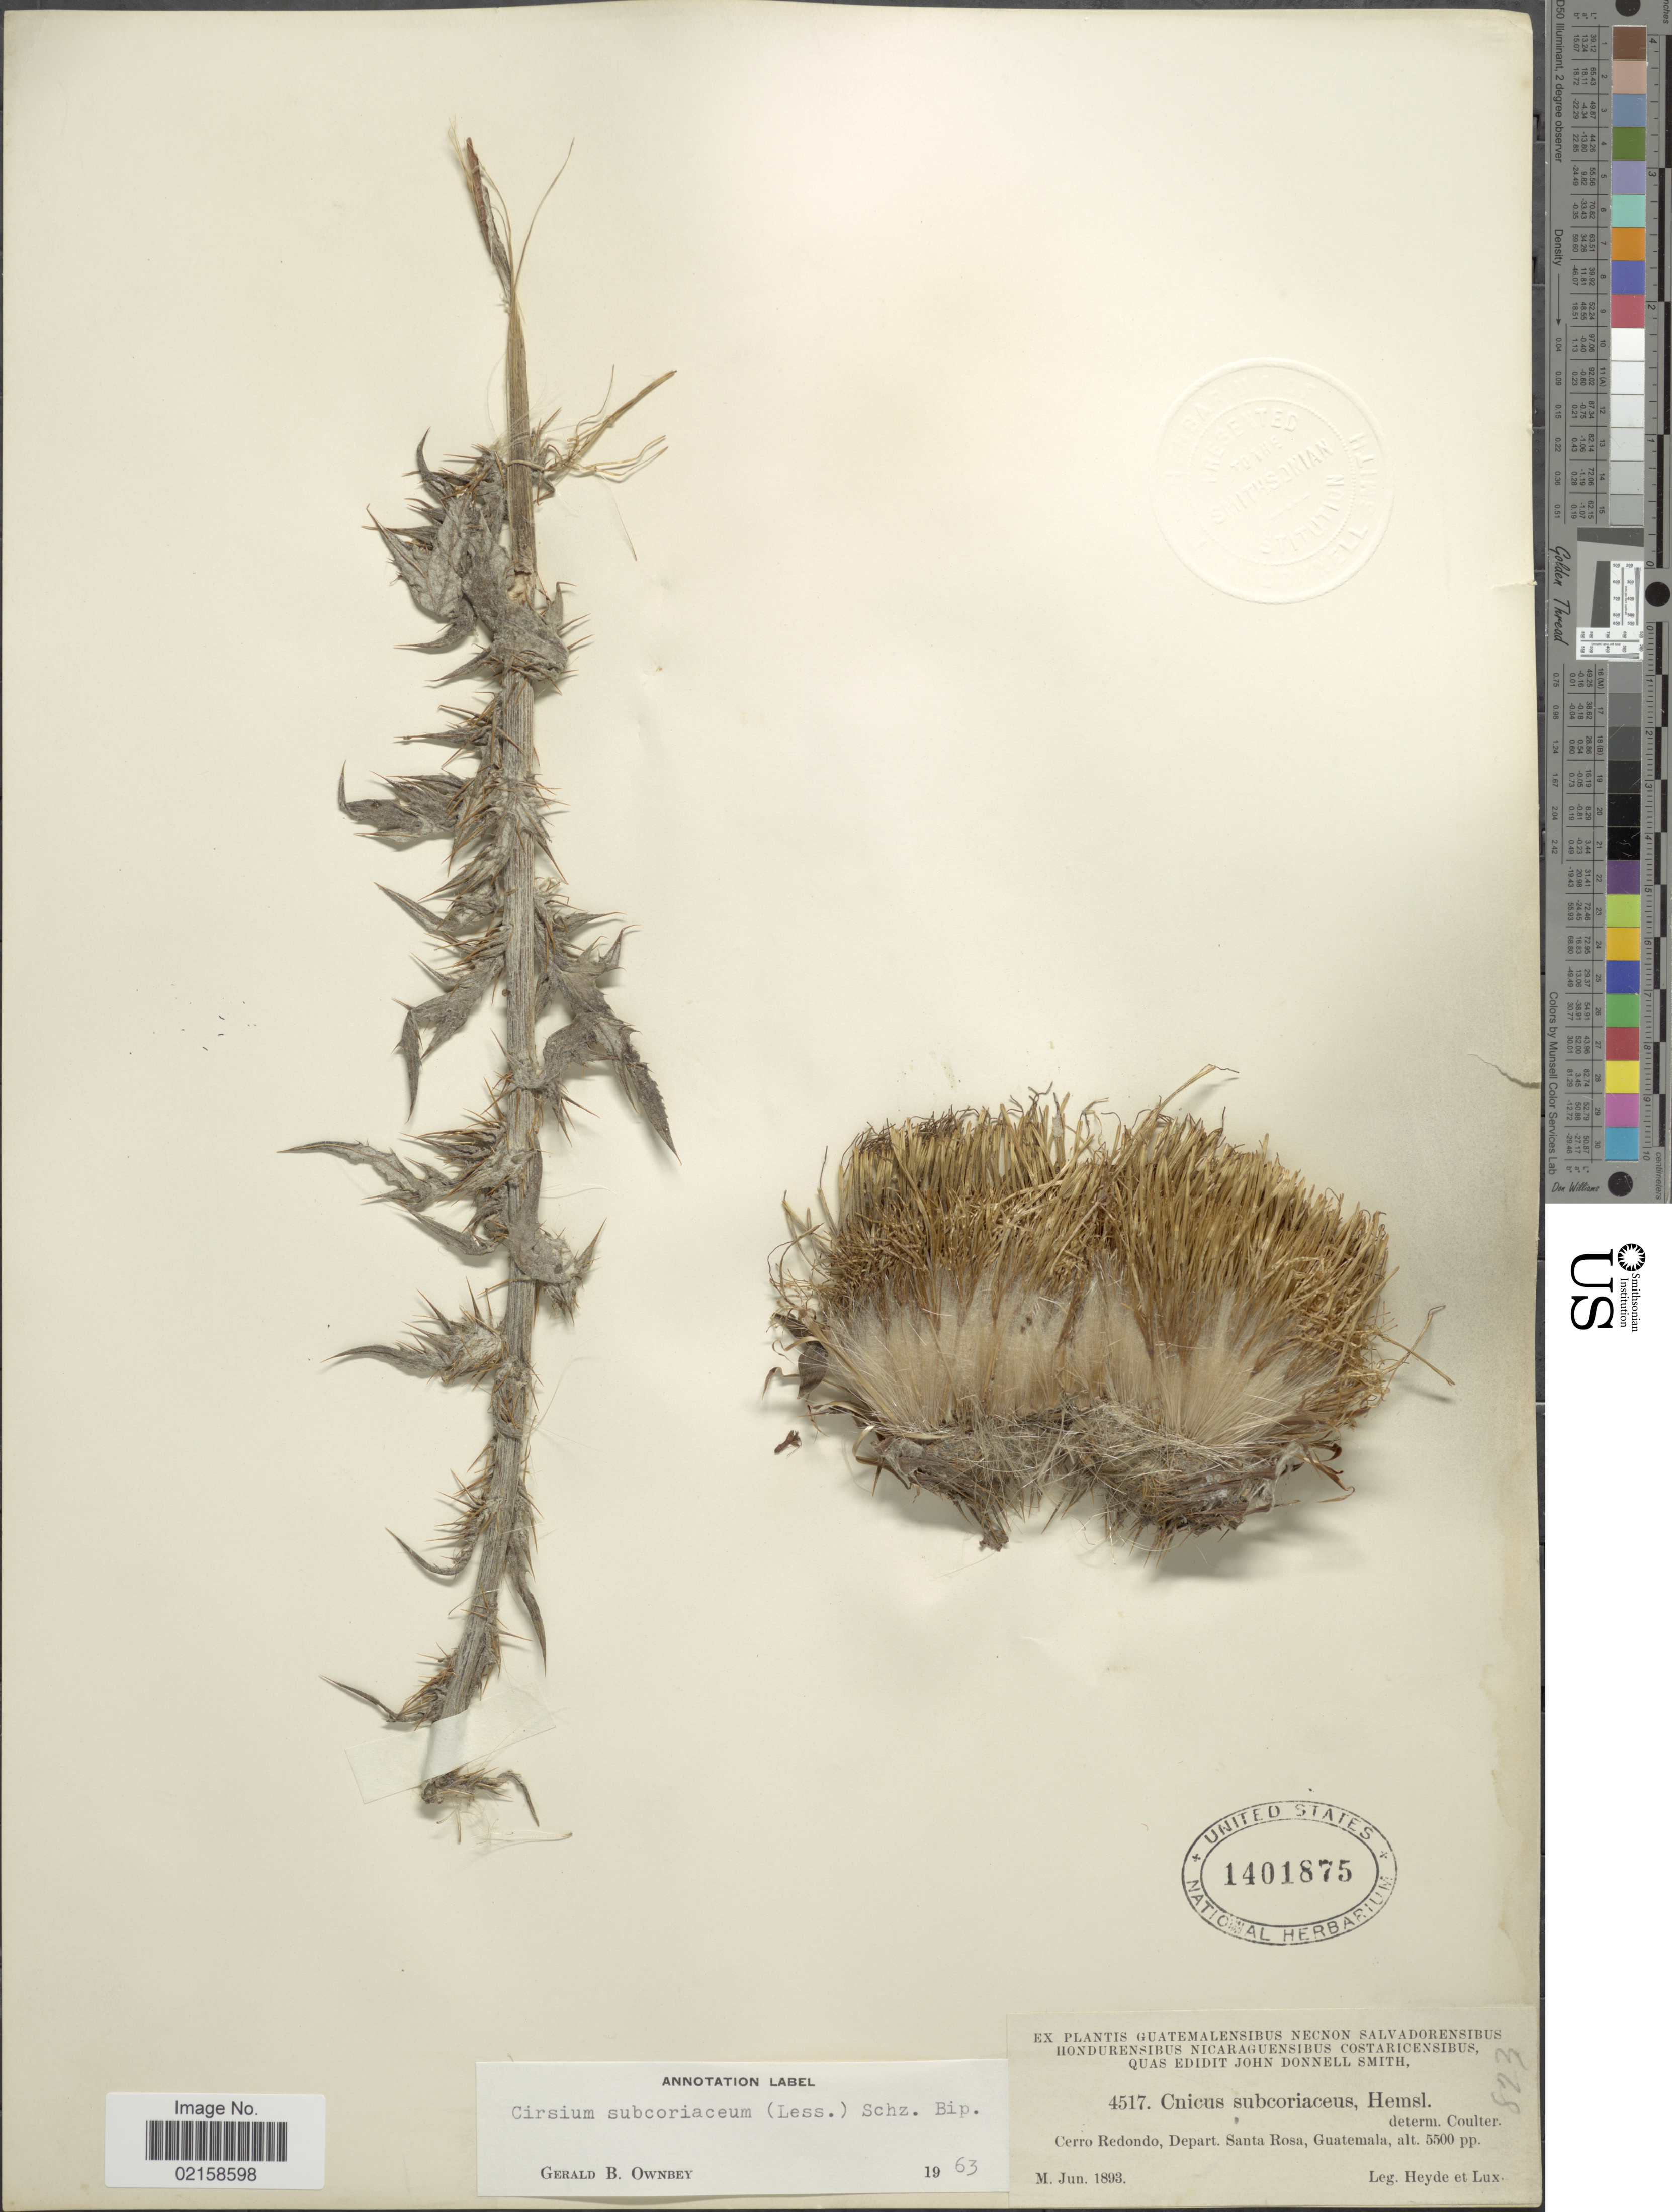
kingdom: Plantae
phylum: Tracheophyta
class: Magnoliopsida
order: Asterales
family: Asteraceae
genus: Cirsium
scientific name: Cirsium subcoriaceum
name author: (Less.) Sch. Bip.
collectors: Heyde & Lux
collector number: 4517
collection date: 1893-06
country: Guatemala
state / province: Santa Rosa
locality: Cerro Redondo.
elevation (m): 1676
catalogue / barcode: US 1401875